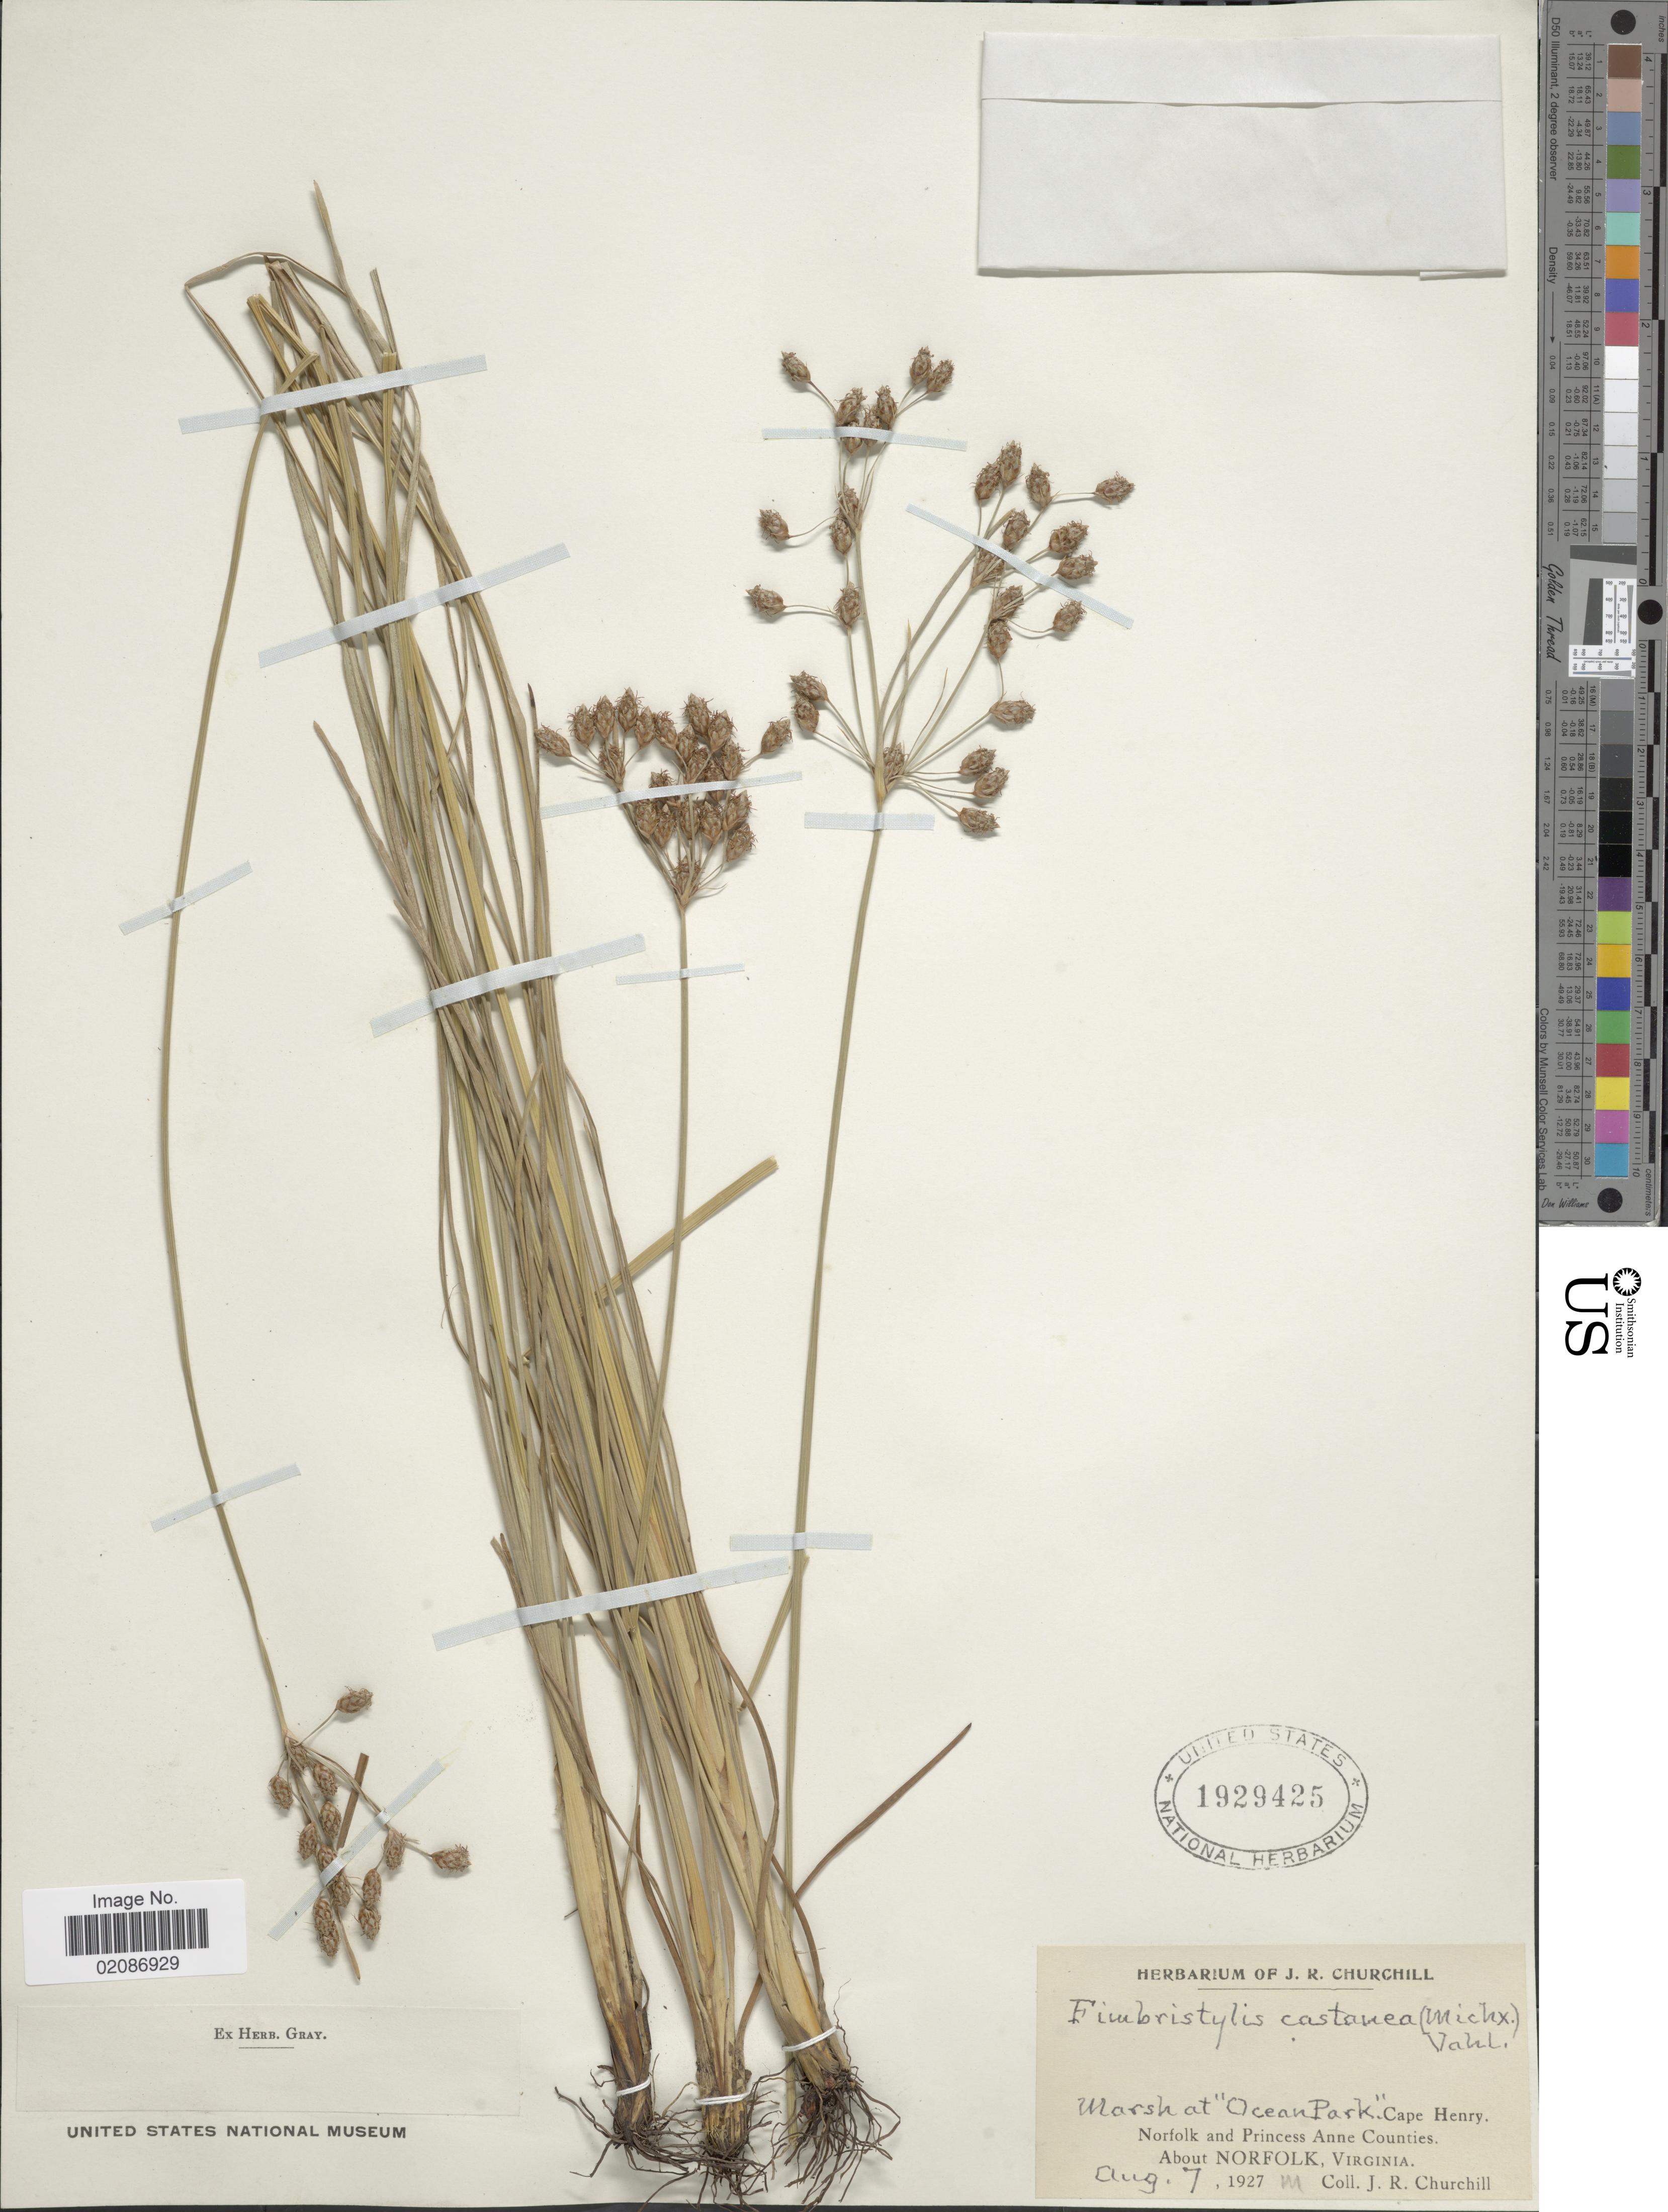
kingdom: Plantae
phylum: Tracheophyta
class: Liliopsida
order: Poales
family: Cyperaceae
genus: Fimbristylis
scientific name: Fimbristylis castanea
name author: (Michx.) Vahl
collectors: J. Churchill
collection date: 1927-08-07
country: United States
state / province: Virginia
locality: Warshat "Ocean Park" Cape Henry. Norfolk and Princess Anne Counties, About Norfolk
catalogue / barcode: US 1929425